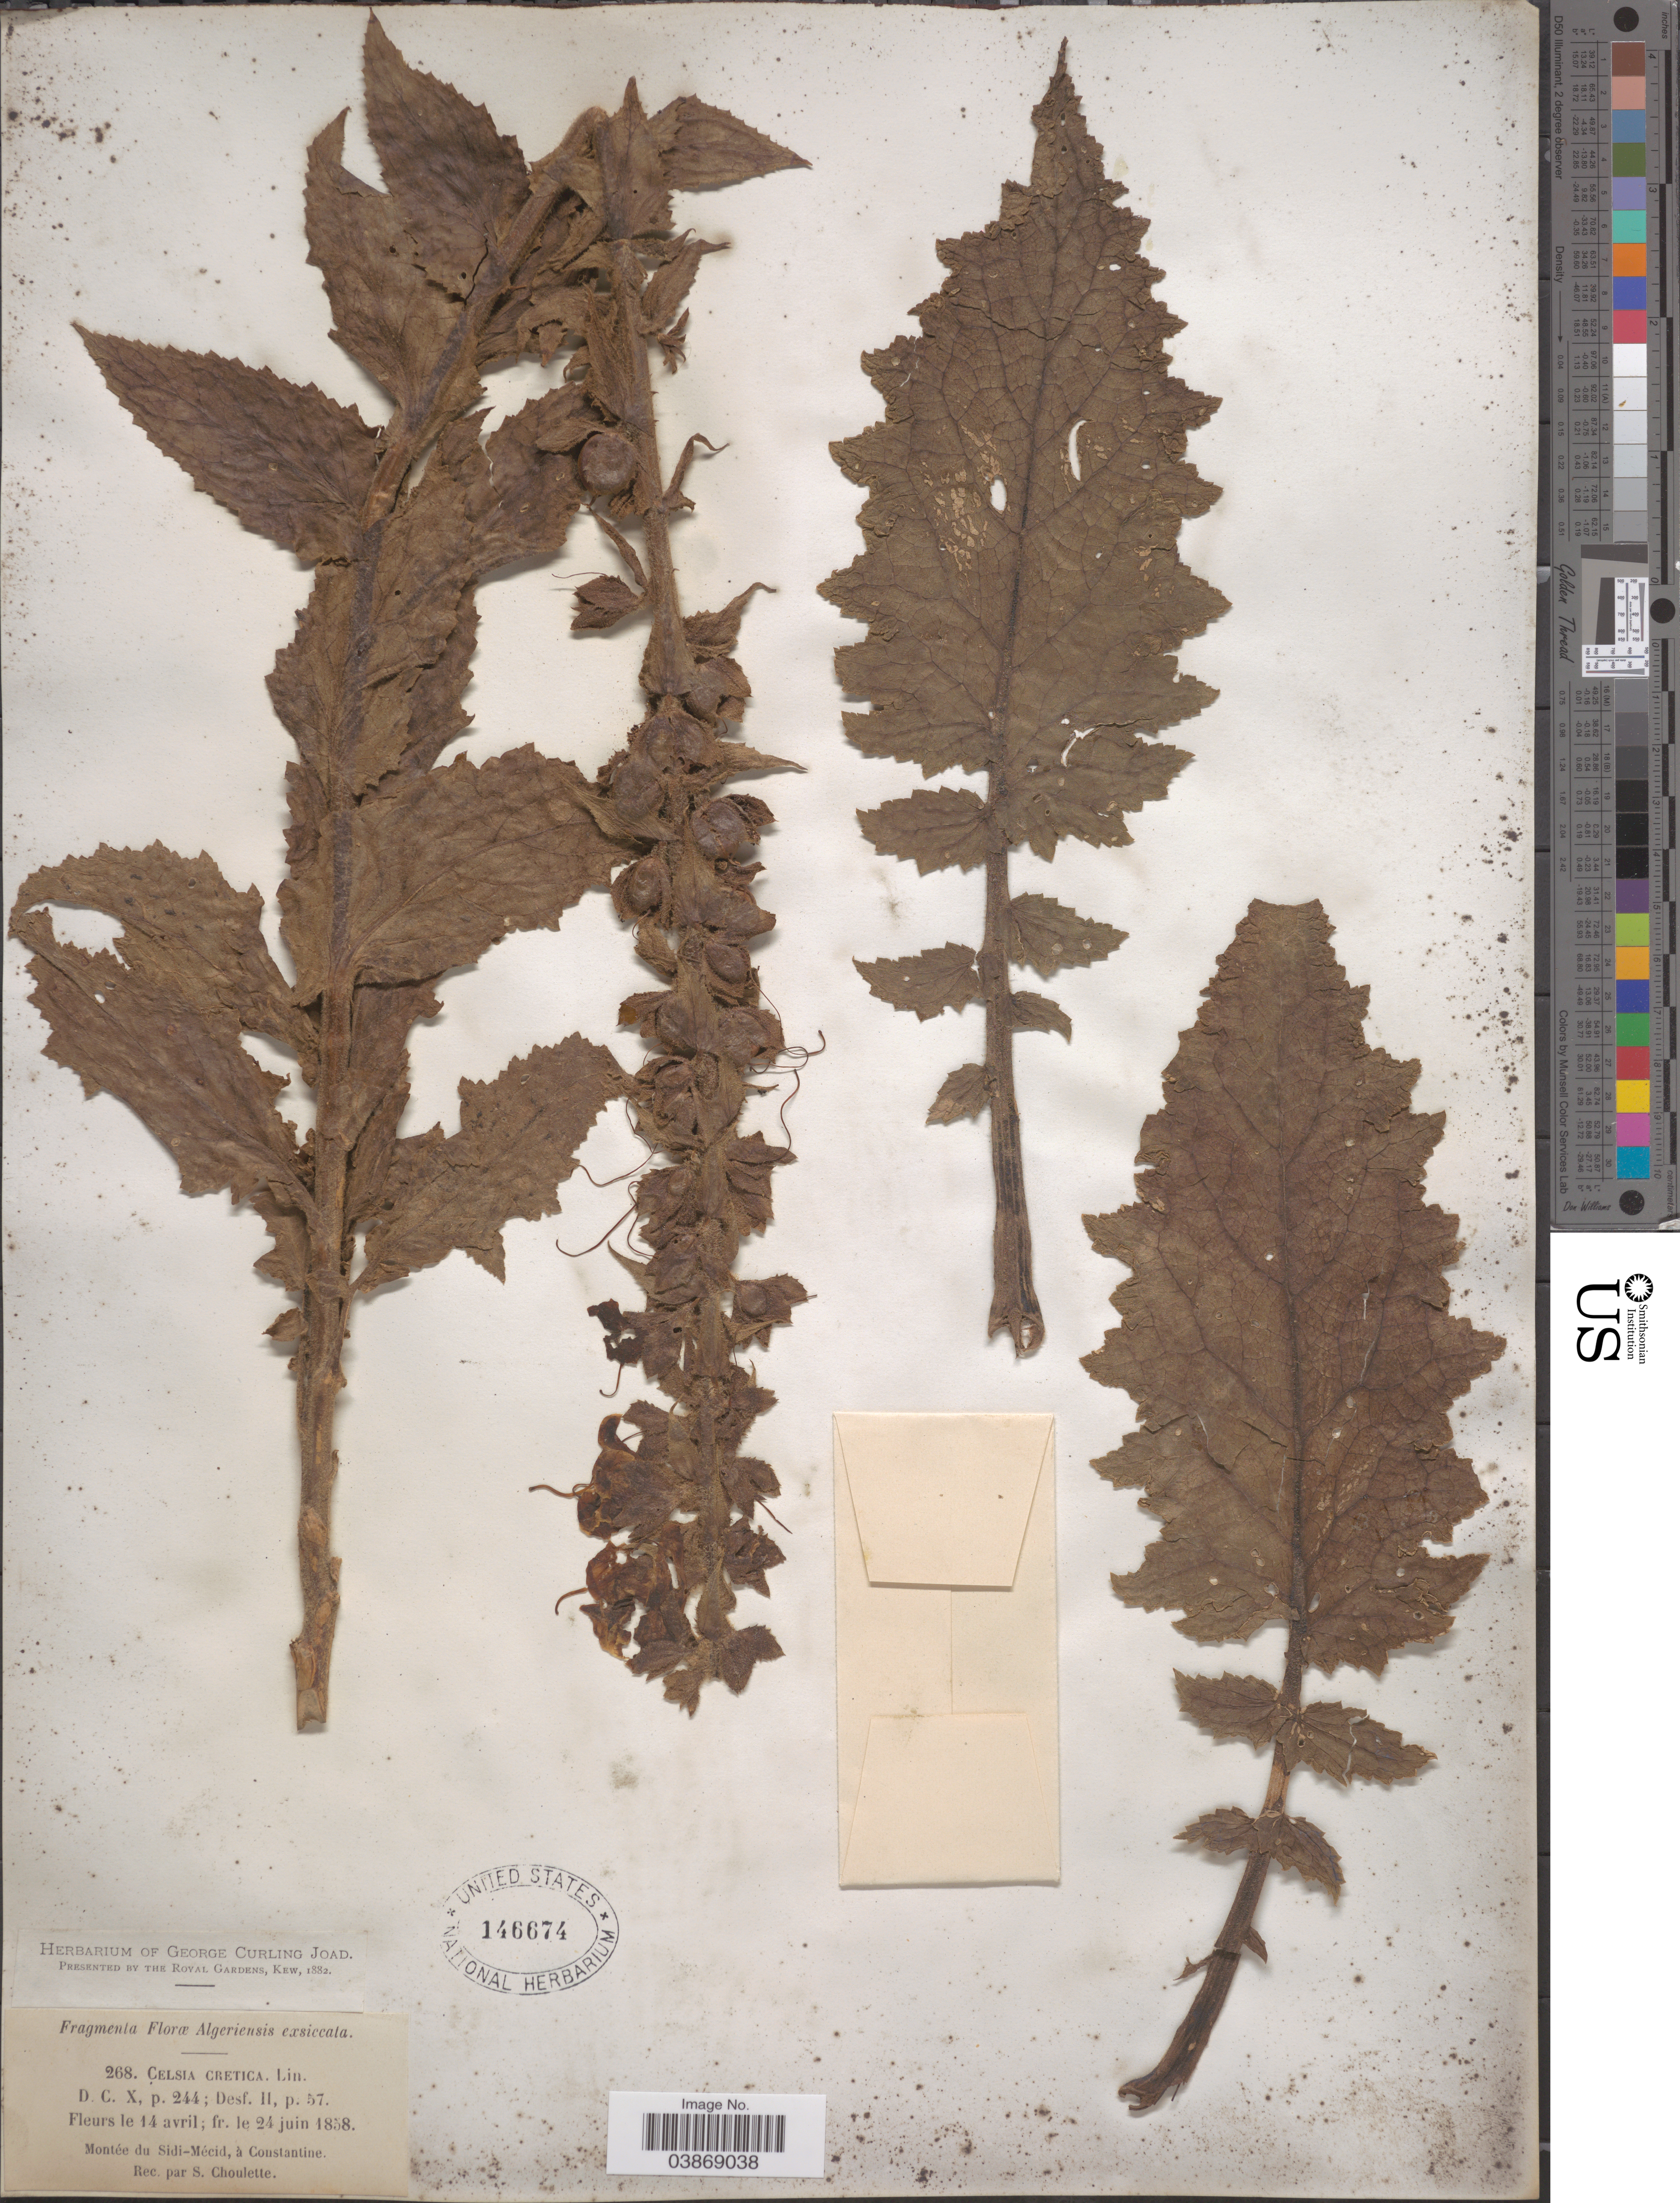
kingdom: Plantae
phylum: Tracheophyta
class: Magnoliopsida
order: Lamiales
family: Scrophulariaceae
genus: Celsia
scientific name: Celsia cretica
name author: L.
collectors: S. Choulette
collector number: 268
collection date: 1858-04-14/1858-06-24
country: Algeria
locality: Algeriensis exsiccata. Montée du Sidi-Mécid, à Constantine.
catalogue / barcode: US 146674